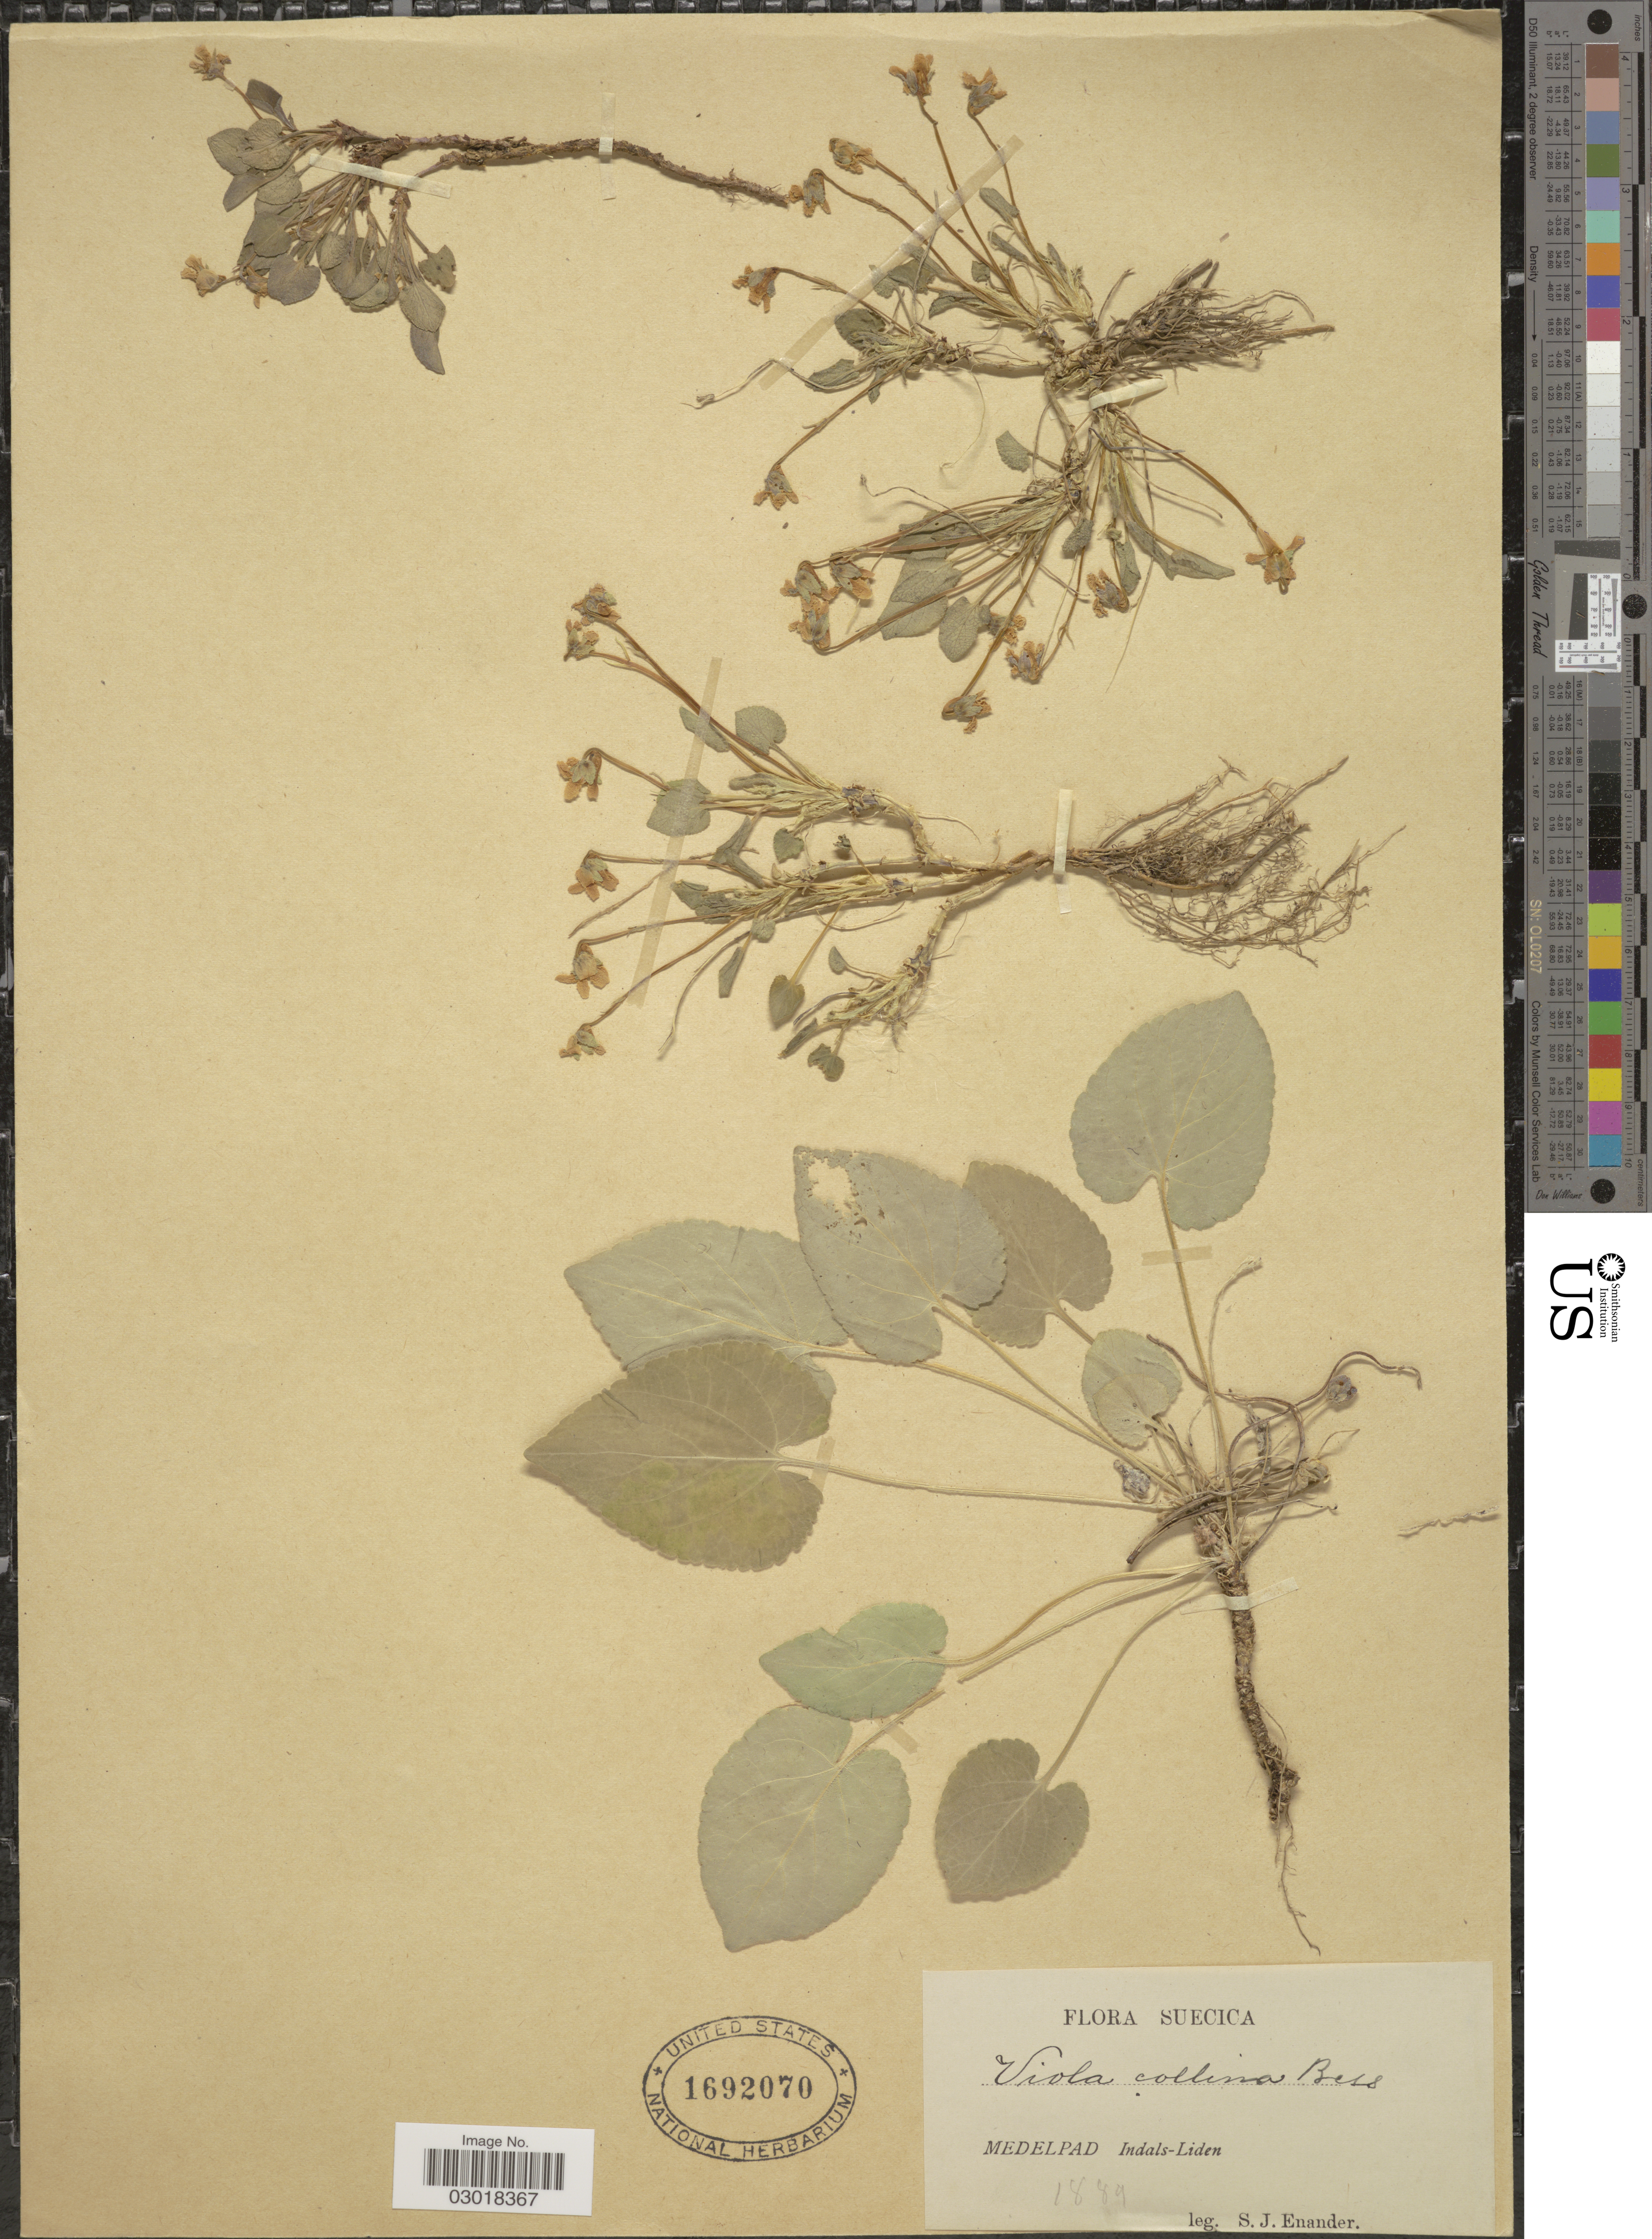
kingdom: Plantae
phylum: Tracheophyta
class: Magnoliopsida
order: Malpighiales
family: Violaceae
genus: Viola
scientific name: Viola collina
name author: Besser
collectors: S. Enander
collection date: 1889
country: Sweden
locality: Medelpad Indals-Liden.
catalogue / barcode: US 1692070